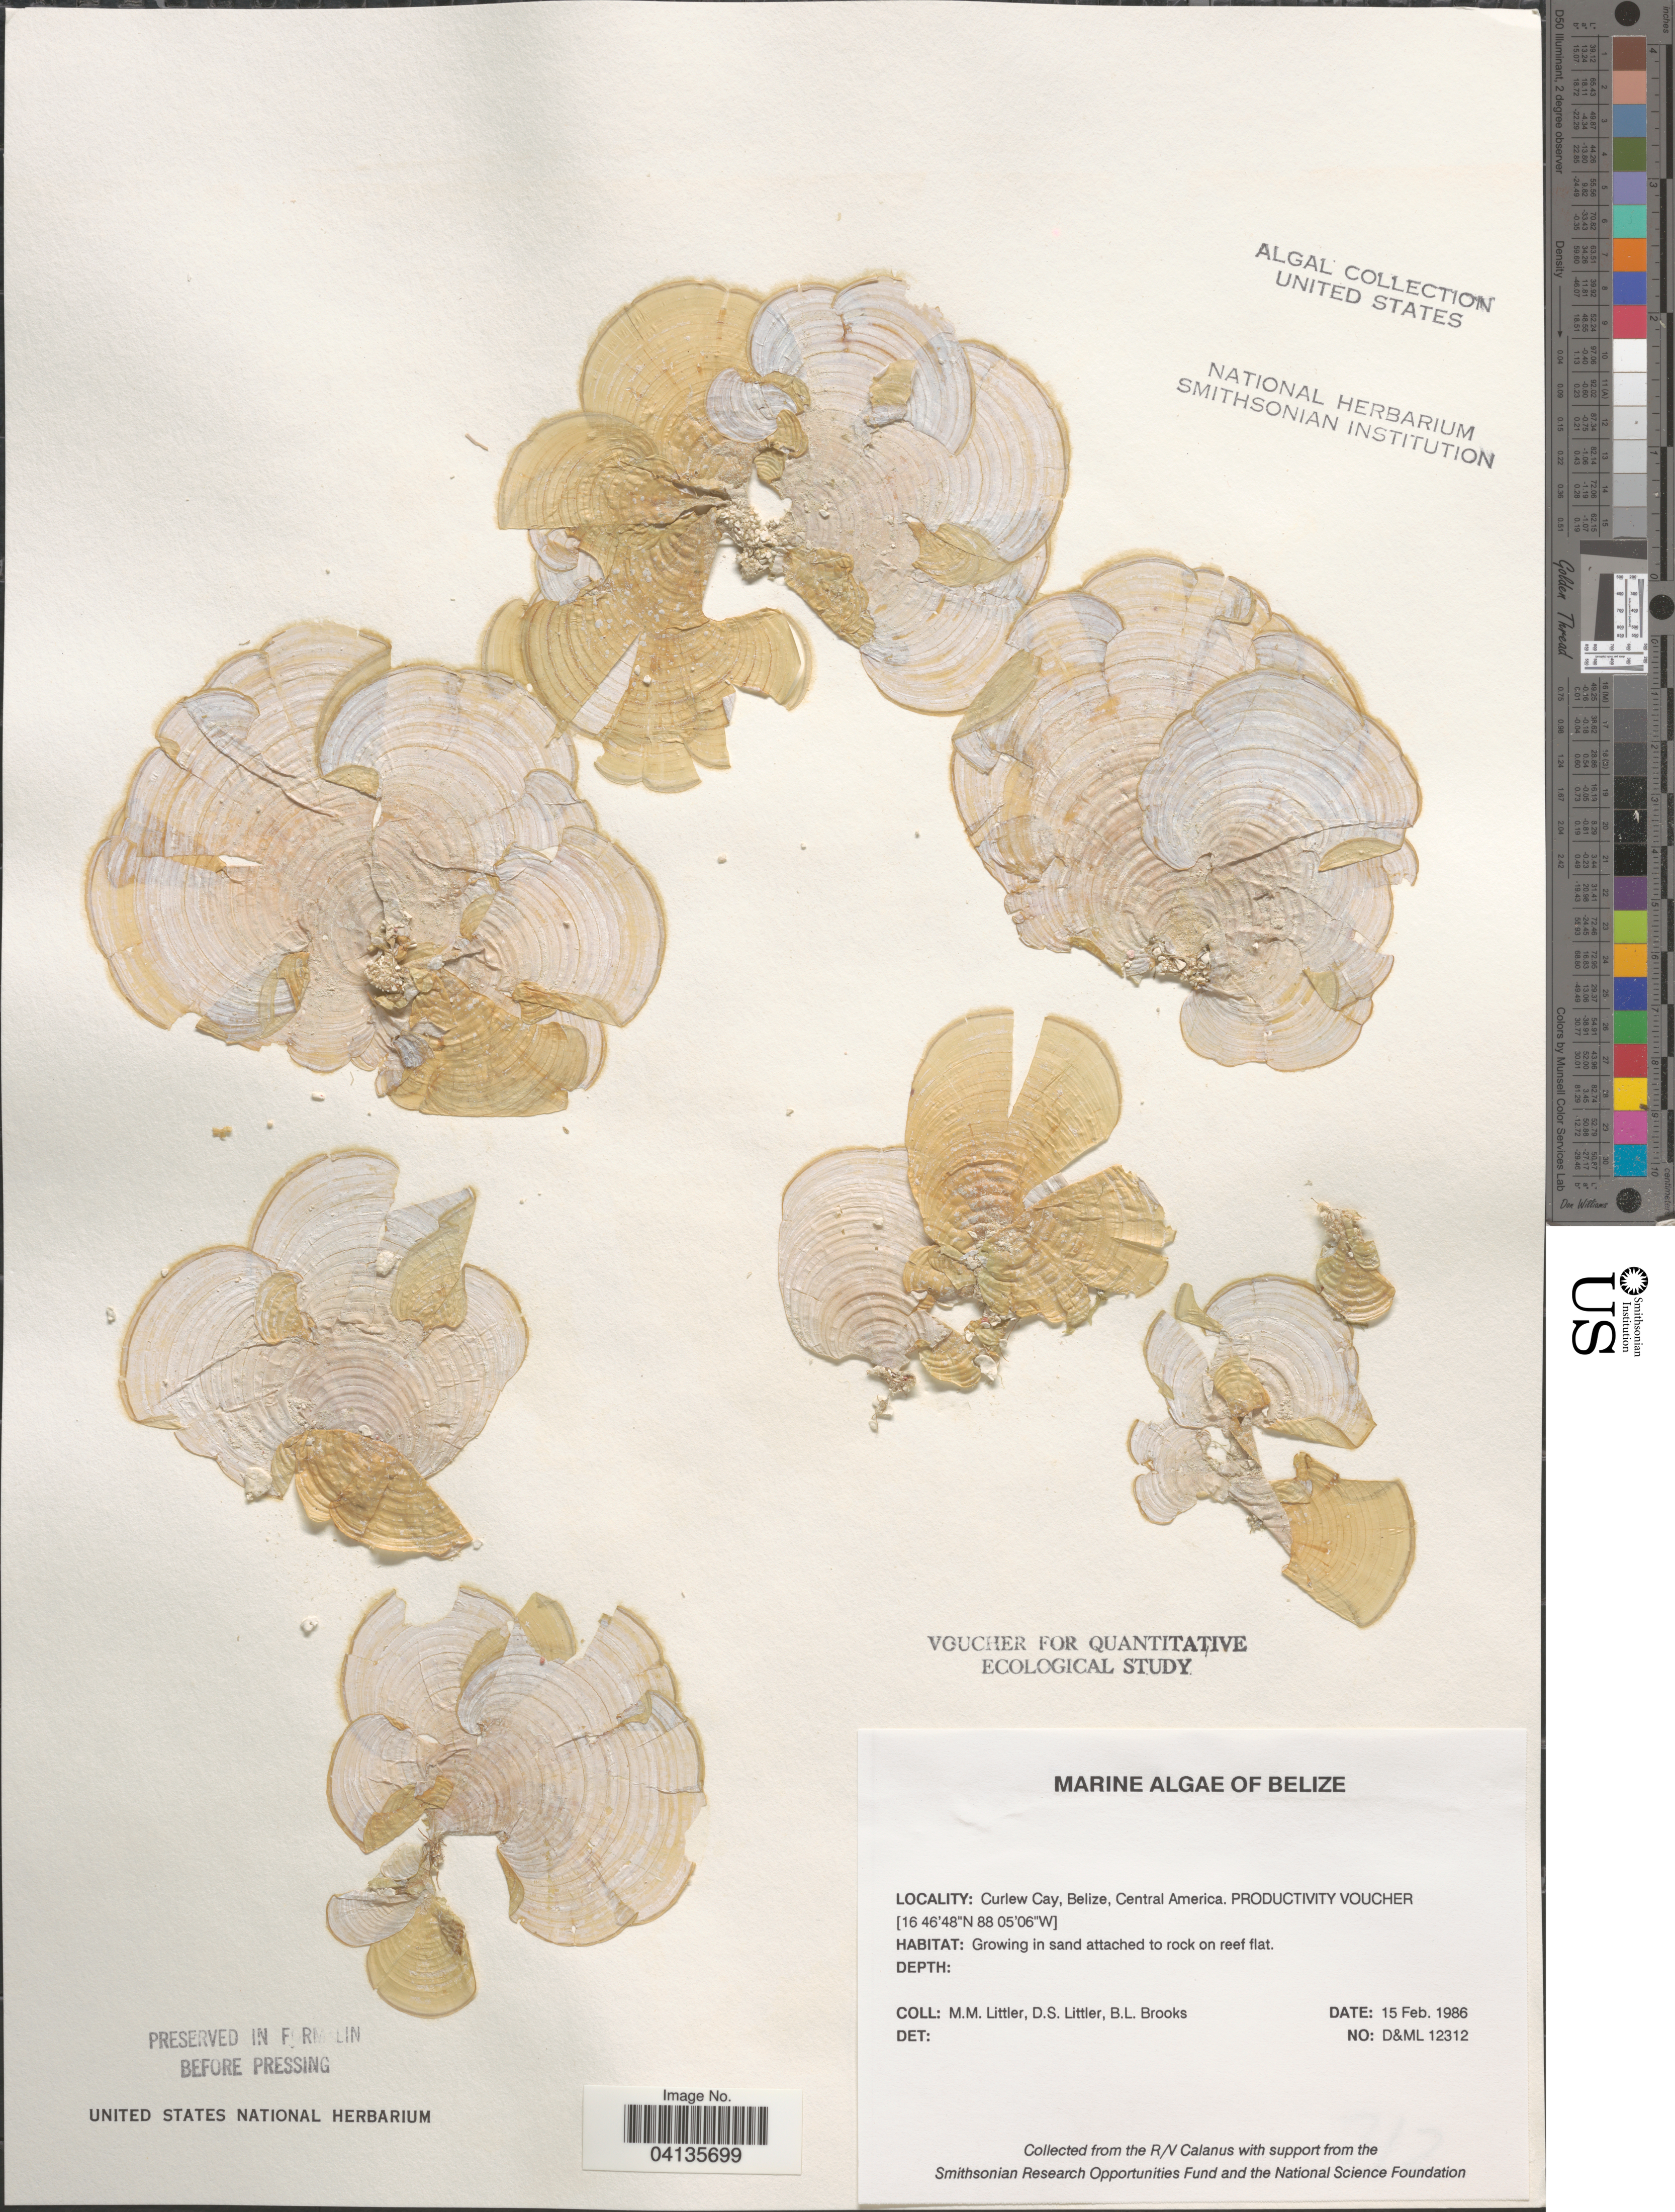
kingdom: Plantae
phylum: Rhodophyta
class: Florideophyceae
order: Corallinales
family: Corallinaceae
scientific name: Crustose Coralline Algae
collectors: D. S. Littler & B. Brooks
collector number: D&ML12312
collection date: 1986-02-15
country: Belize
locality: Curlew Cay. Productivity voucher.